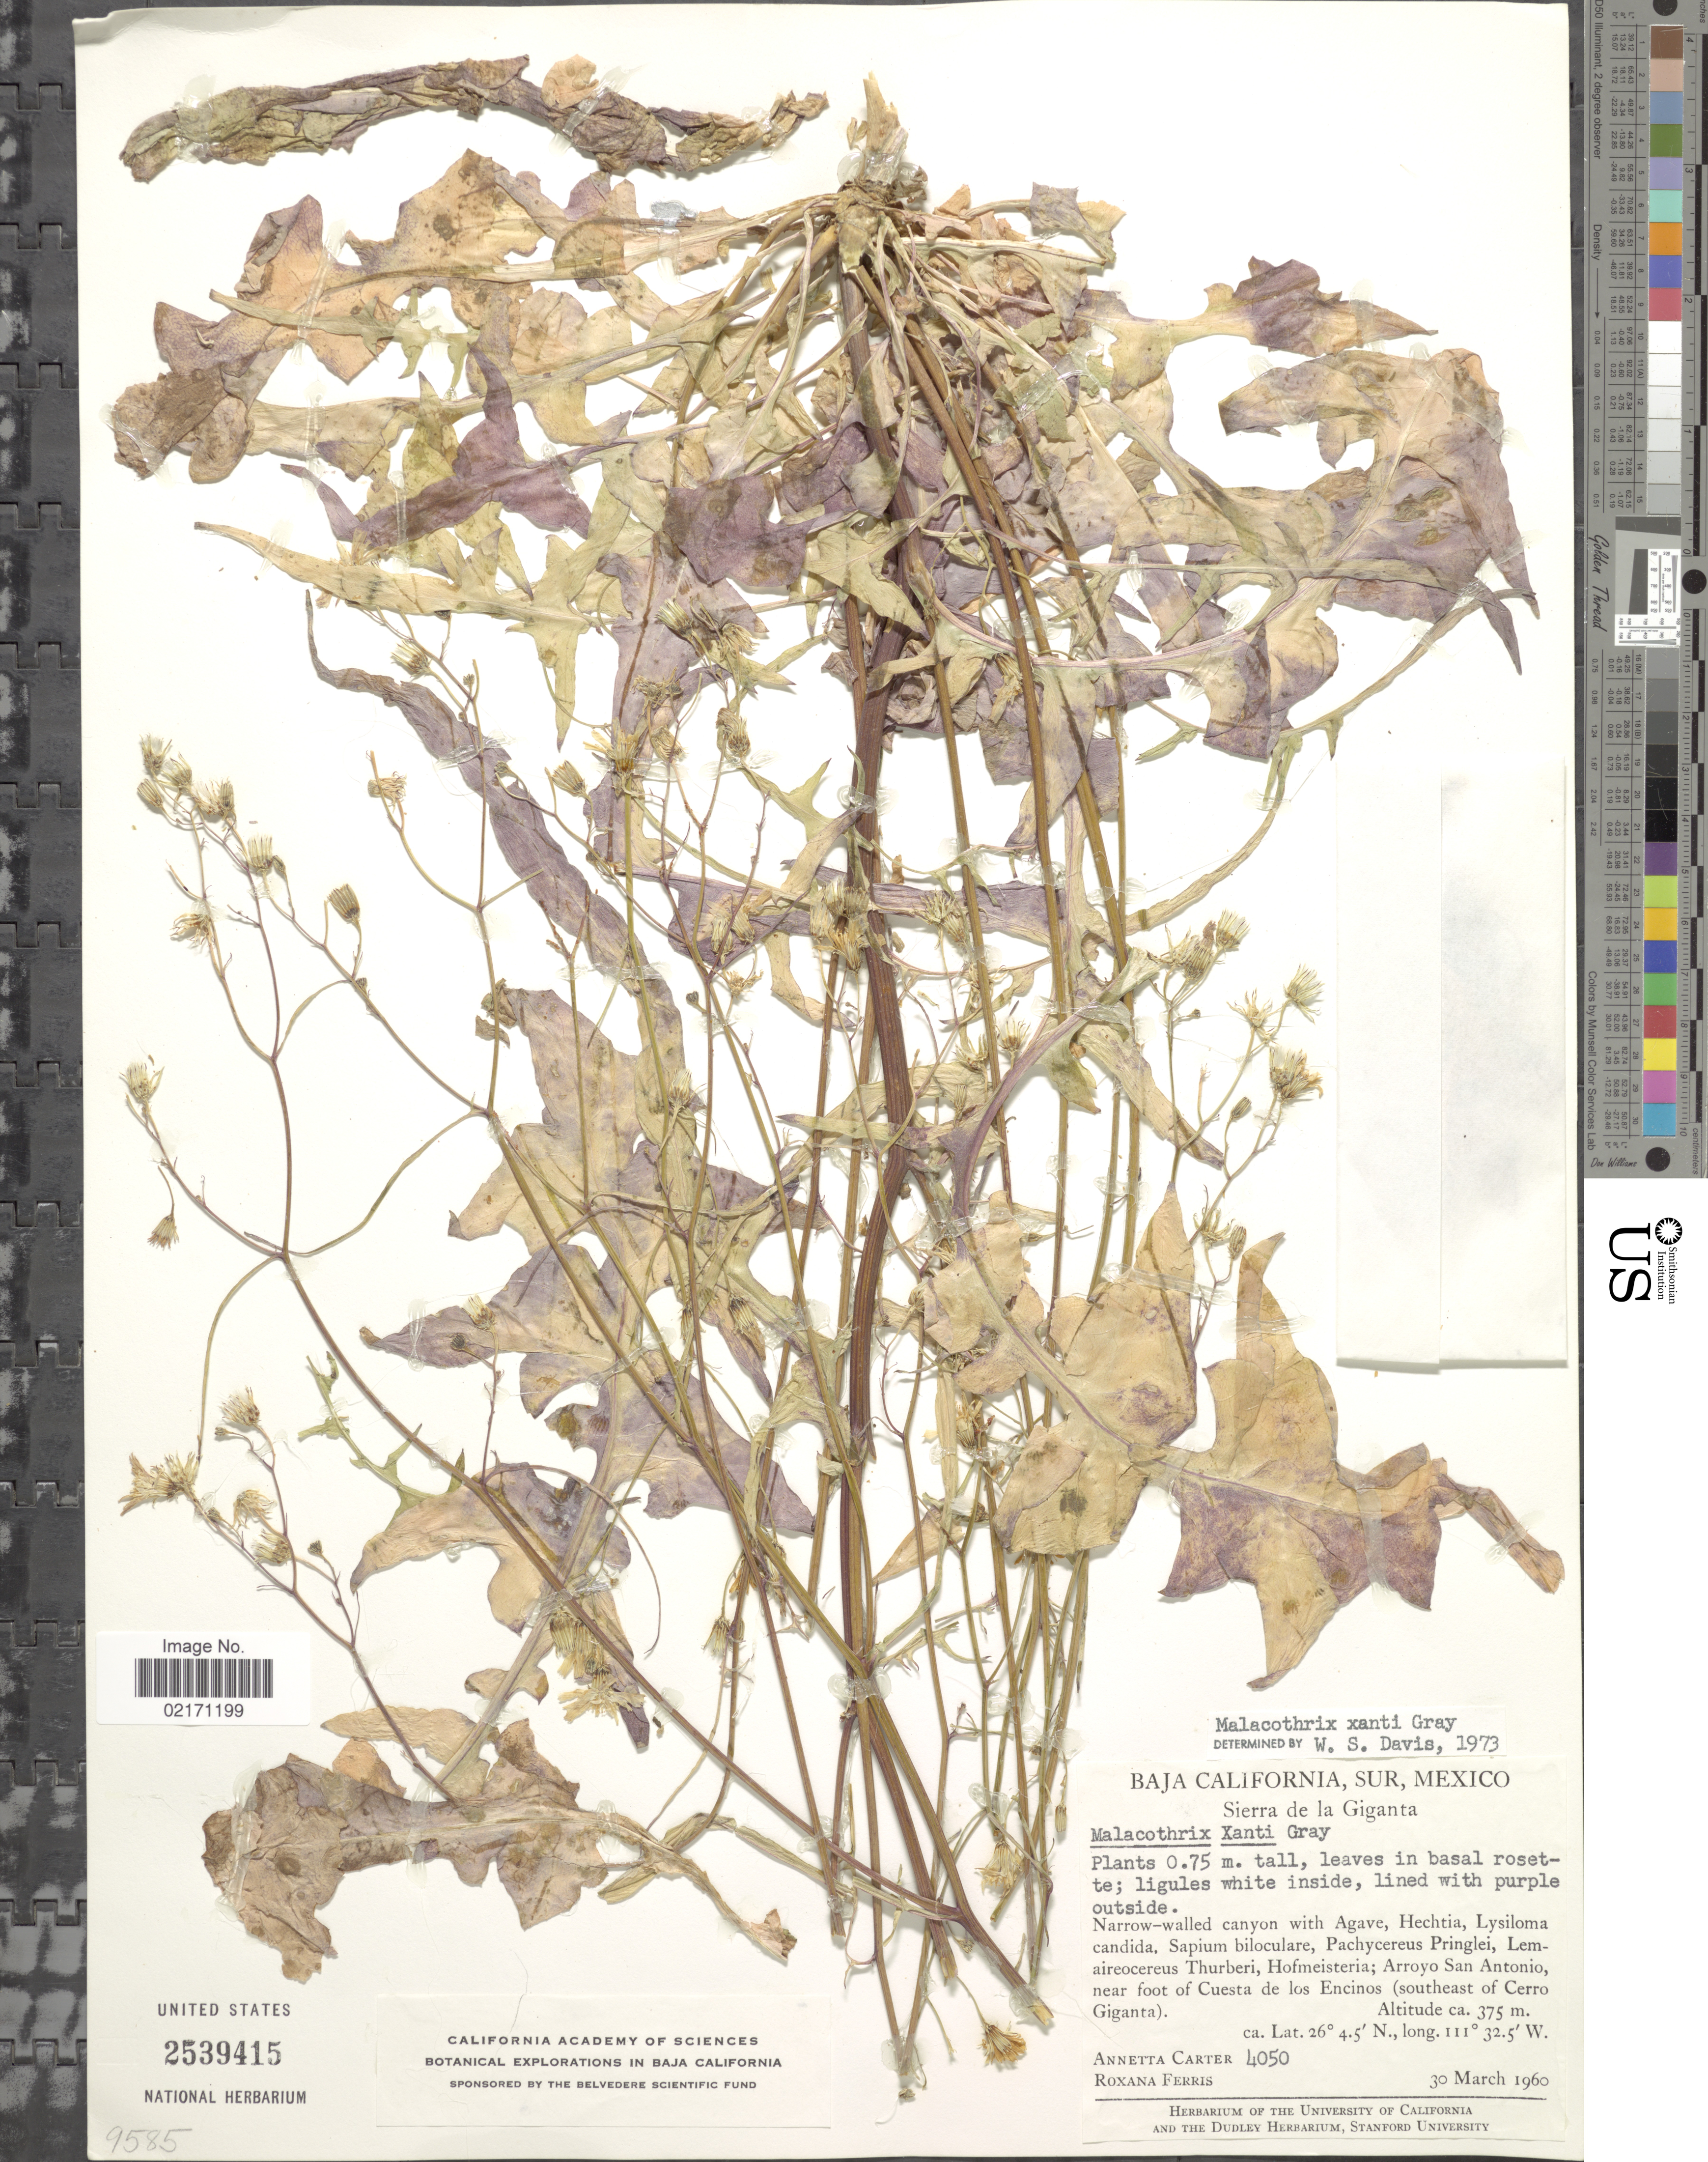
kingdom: Plantae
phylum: Tracheophyta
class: Magnoliopsida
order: Asterales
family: Asteraceae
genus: Malacothrix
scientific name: Malacothrix xantii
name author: A. Gray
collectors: A. Carter & R. S. Ferris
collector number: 4050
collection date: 1960-03-30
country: Mexico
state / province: Baja California Sur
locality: Sierra de la Giganta. Arroyo San Antonio, near foot of Cuesta de los Encinos (southeast of Cerro)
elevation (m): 375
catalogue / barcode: US 2539415